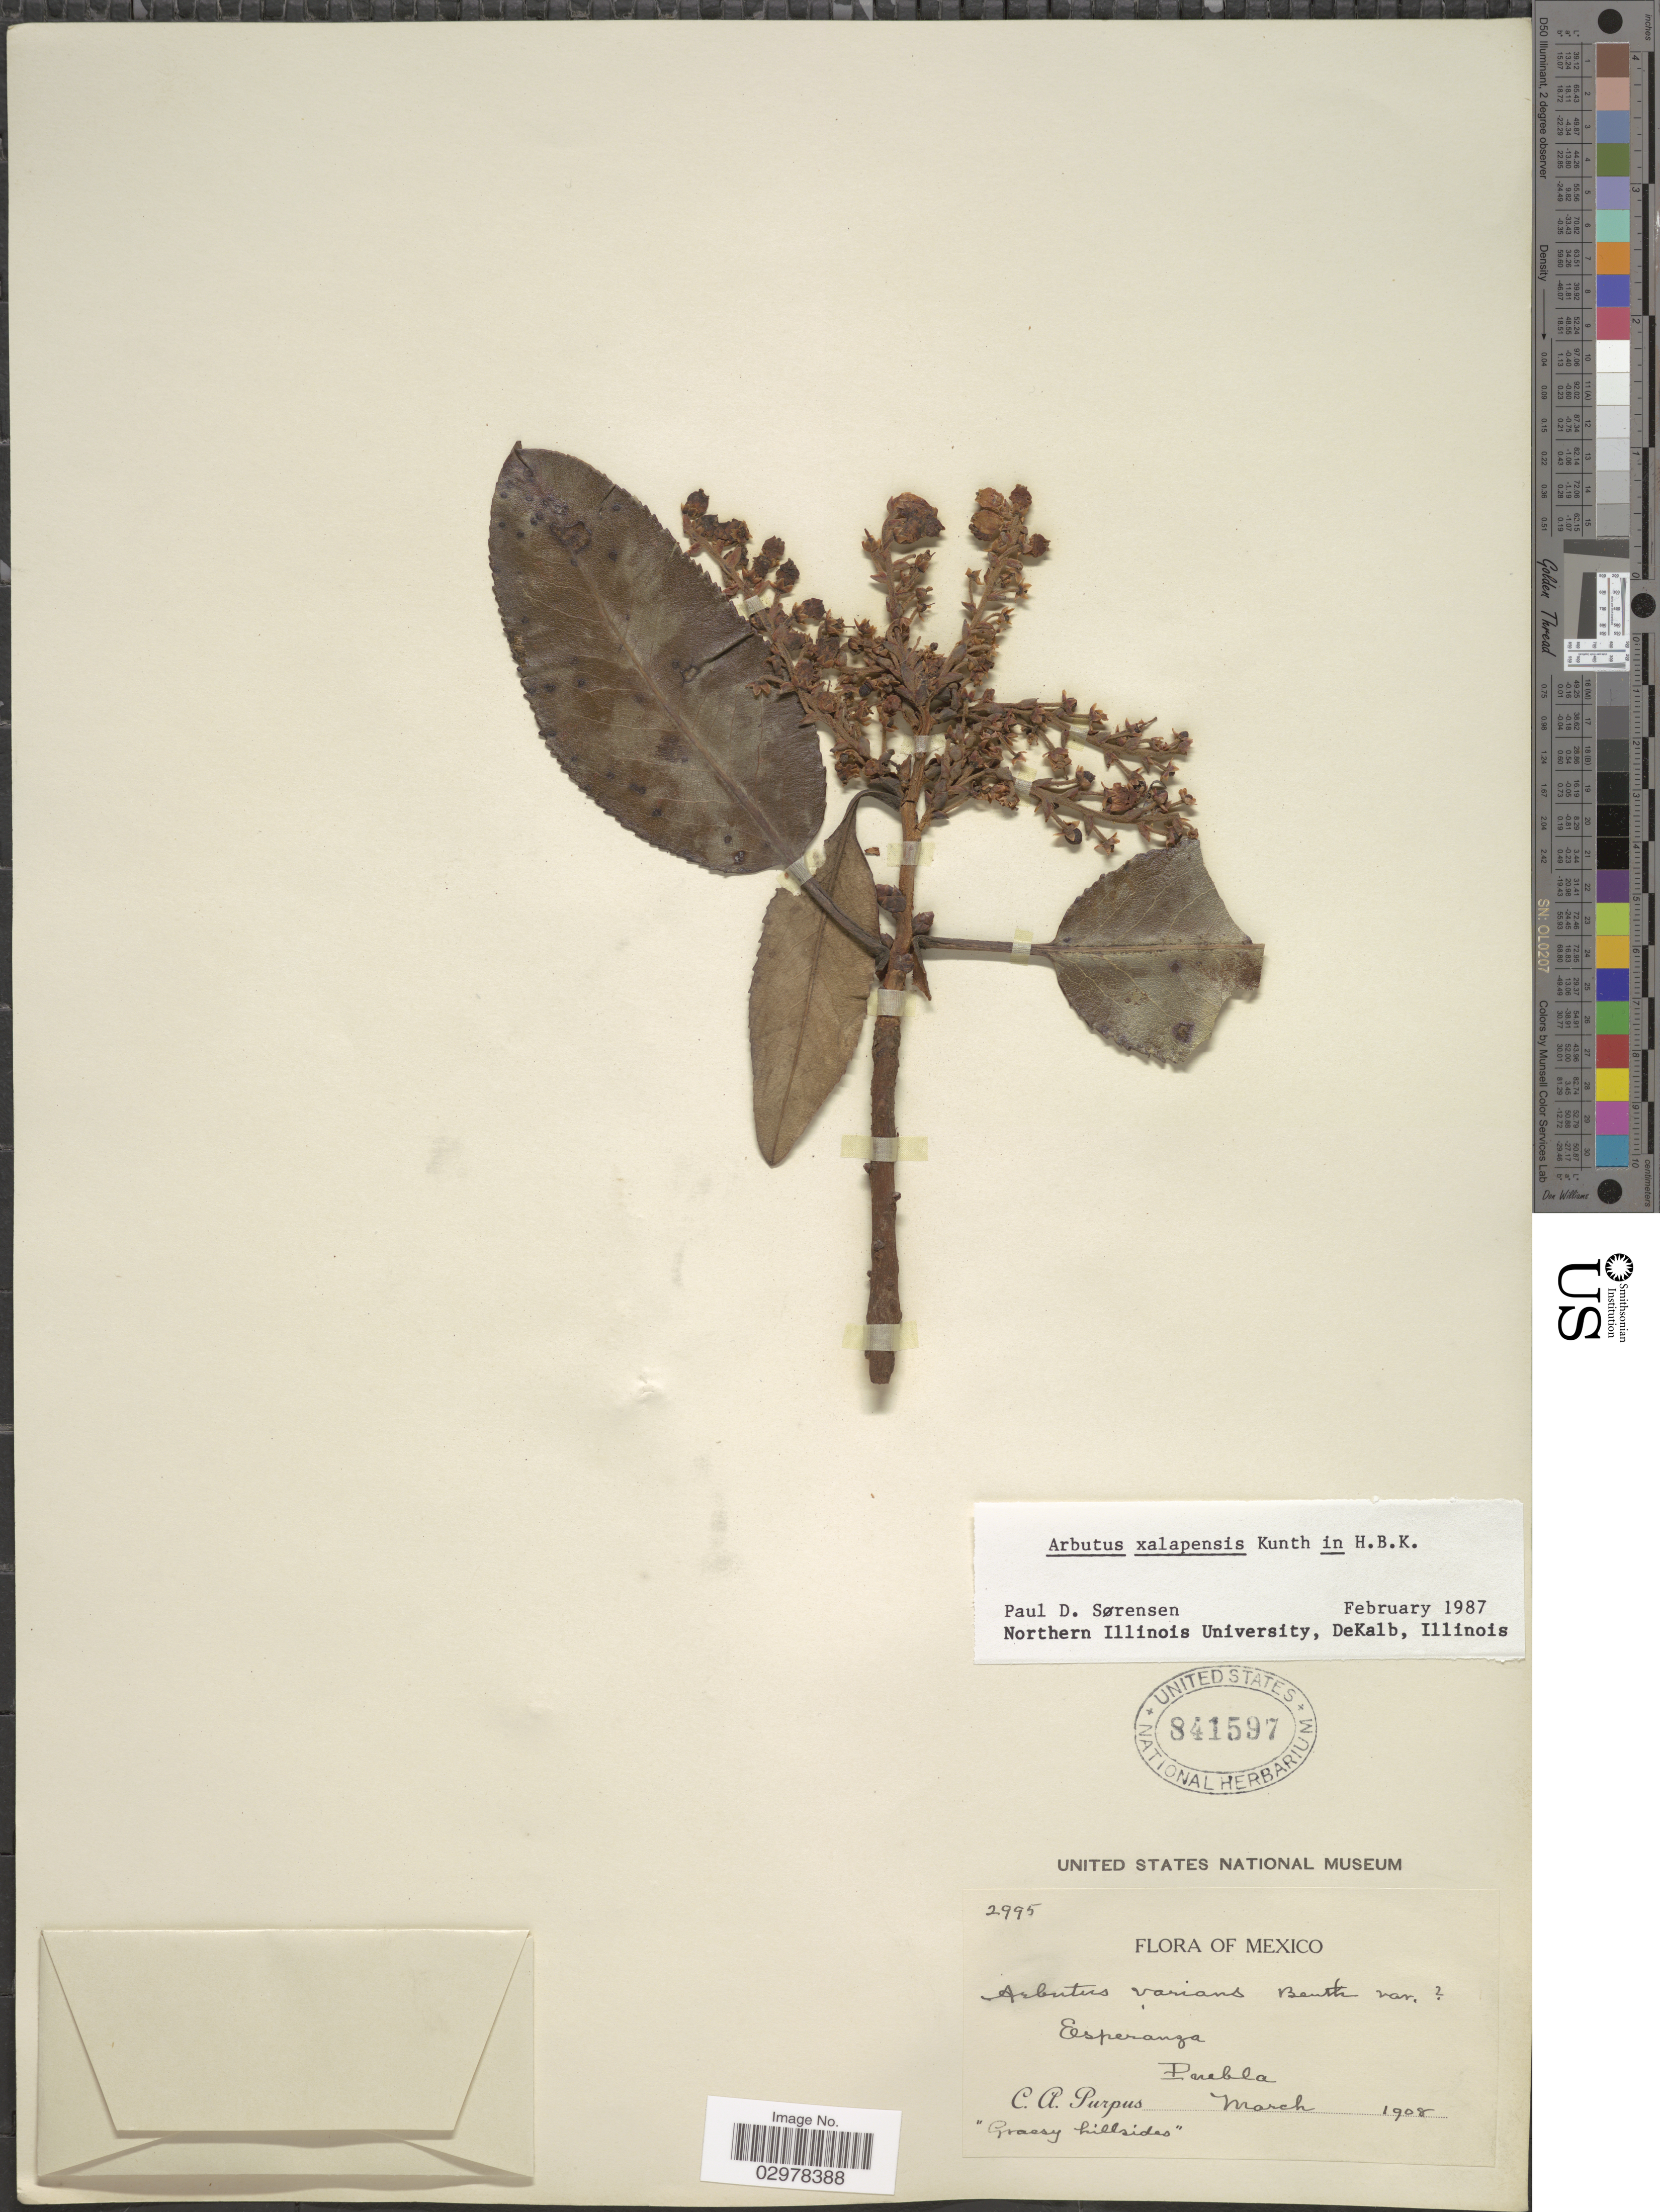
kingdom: Plantae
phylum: Tracheophyta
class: Magnoliopsida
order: Ericales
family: Ericaceae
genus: Arbutus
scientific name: Arbutus xalapensis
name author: Kunth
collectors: C. A. Purpus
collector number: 2995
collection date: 1908-03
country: Mexico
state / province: Puebla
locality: Esperanza.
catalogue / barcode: US 841597